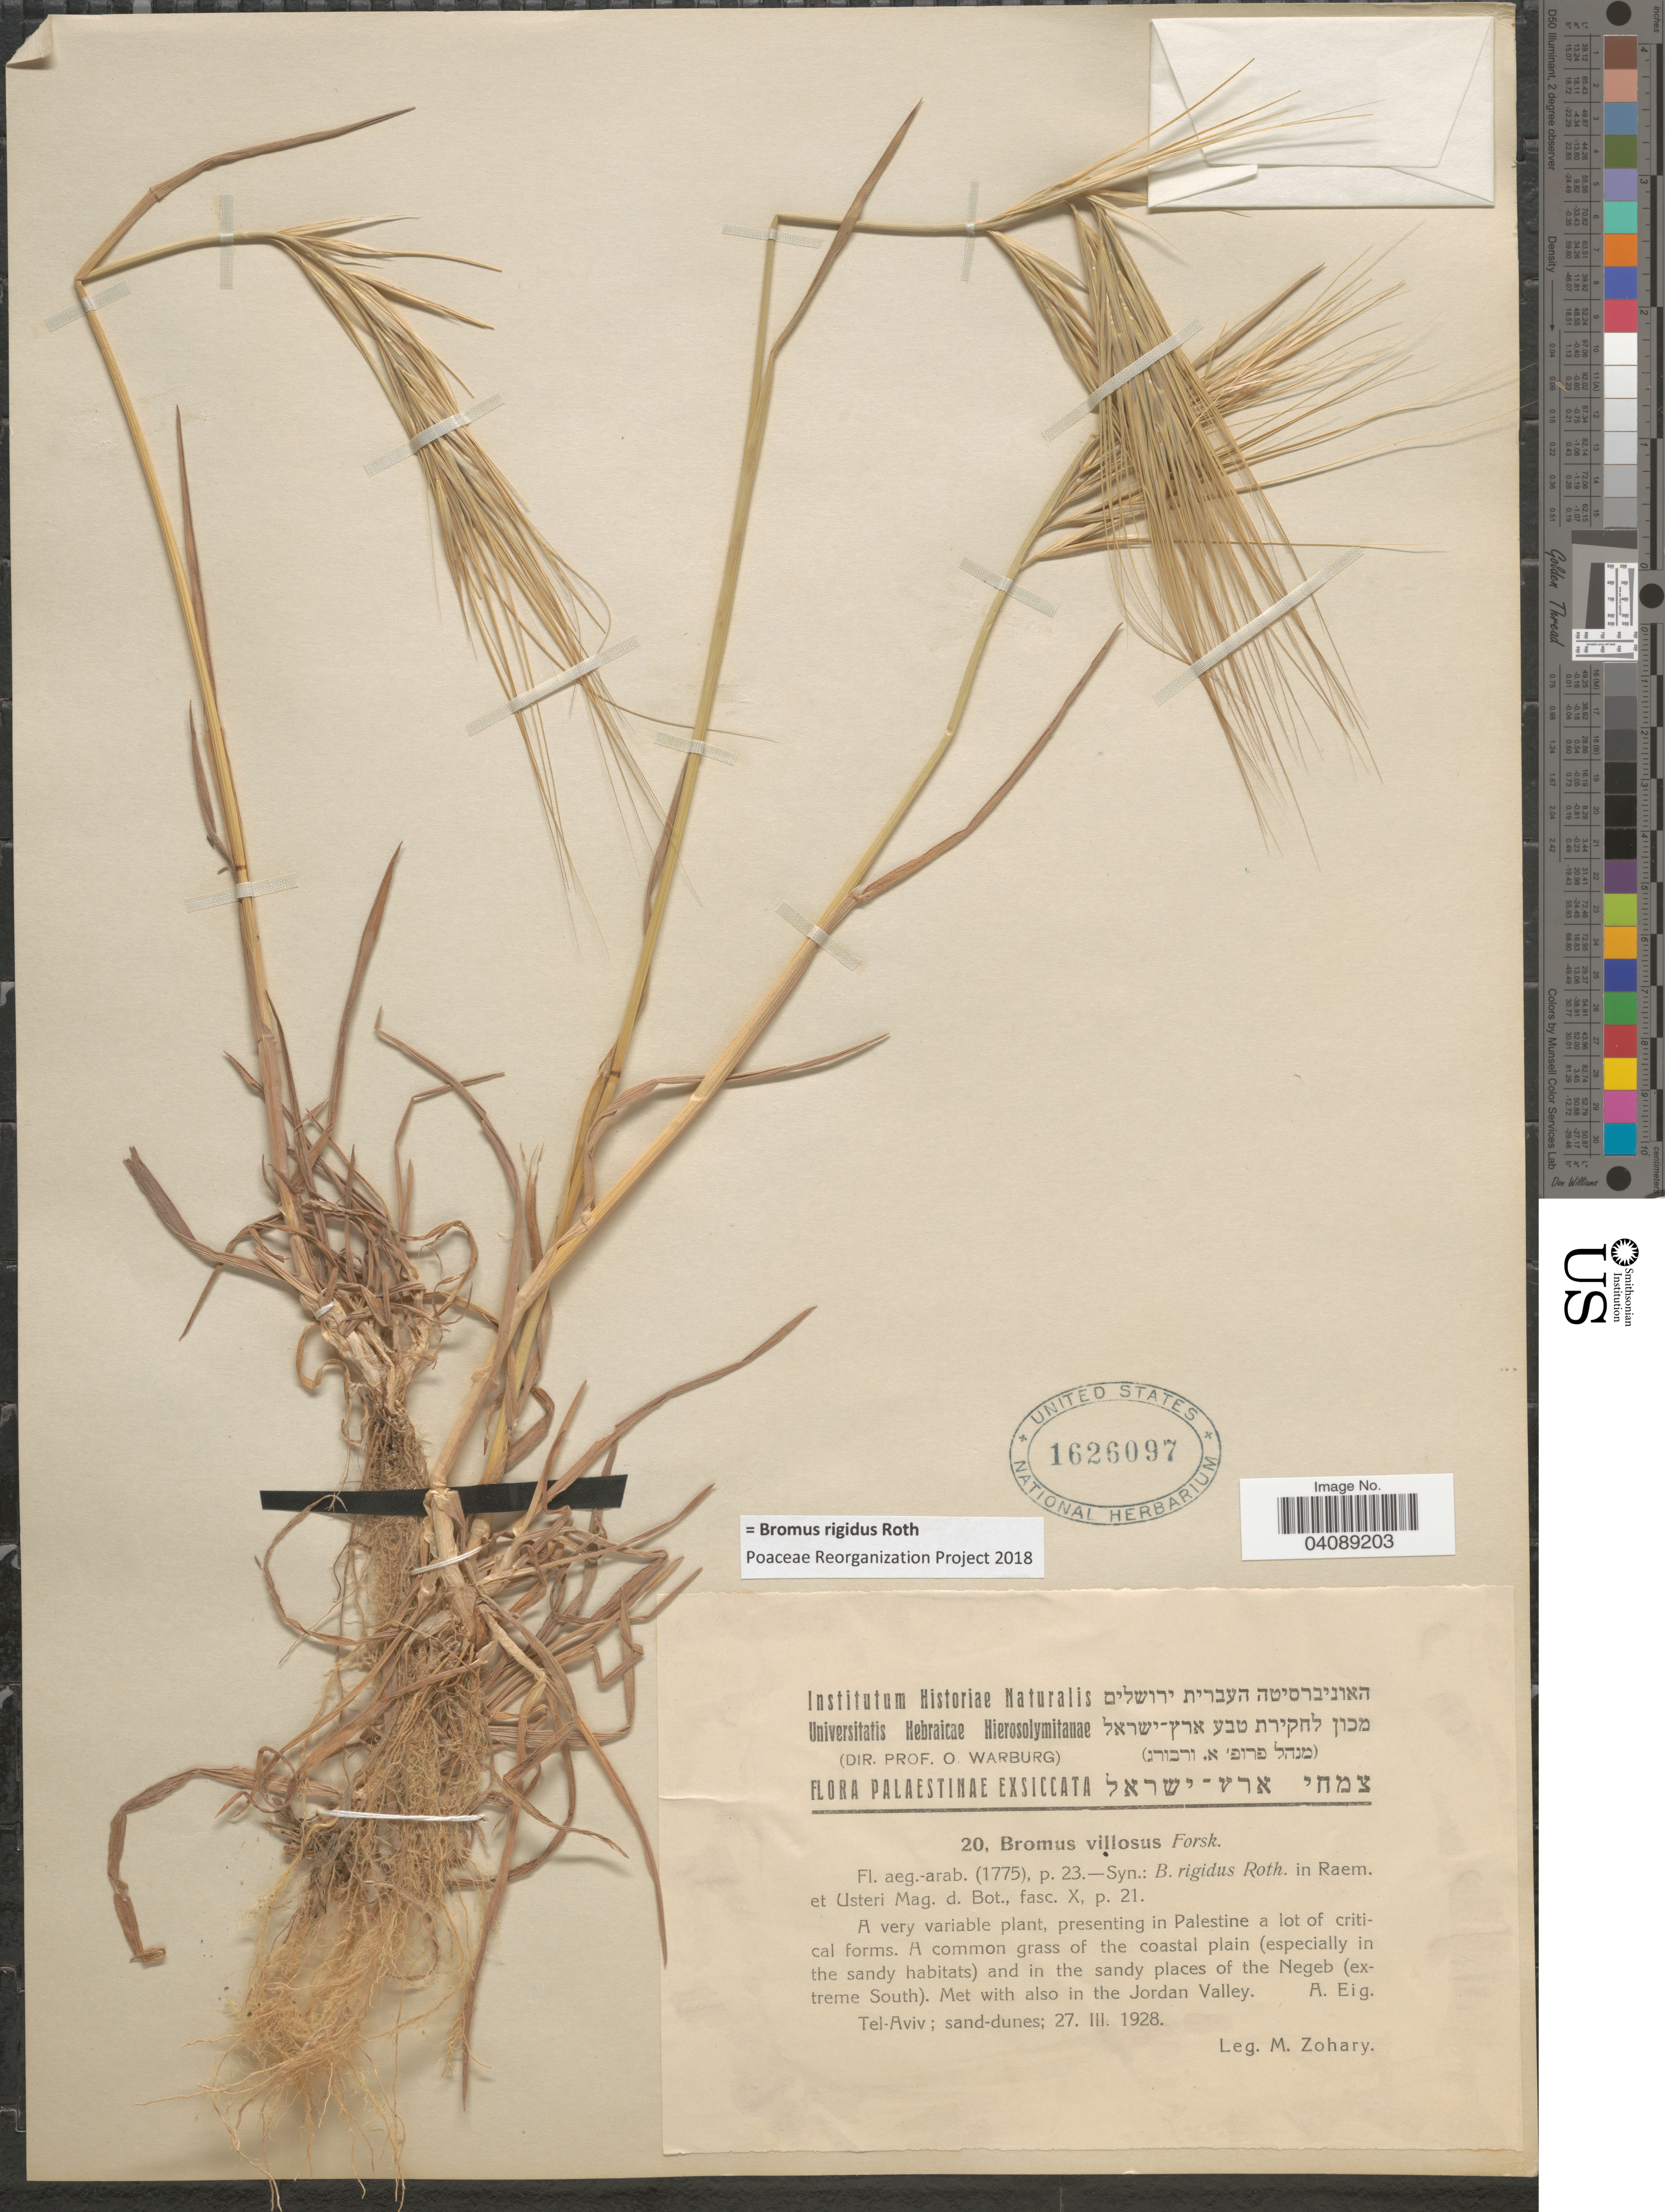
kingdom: Plantae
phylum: Tracheophyta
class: Liliopsida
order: Poales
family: Poaceae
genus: Bromus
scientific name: Bromus rigidus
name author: Roth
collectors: M. Zohary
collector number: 20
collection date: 1928-03-27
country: Jordan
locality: In the sandy places of the Negeb (extreme South). Met with also in the Jordan Valley. Tel-Aviv.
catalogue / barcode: US 1626097